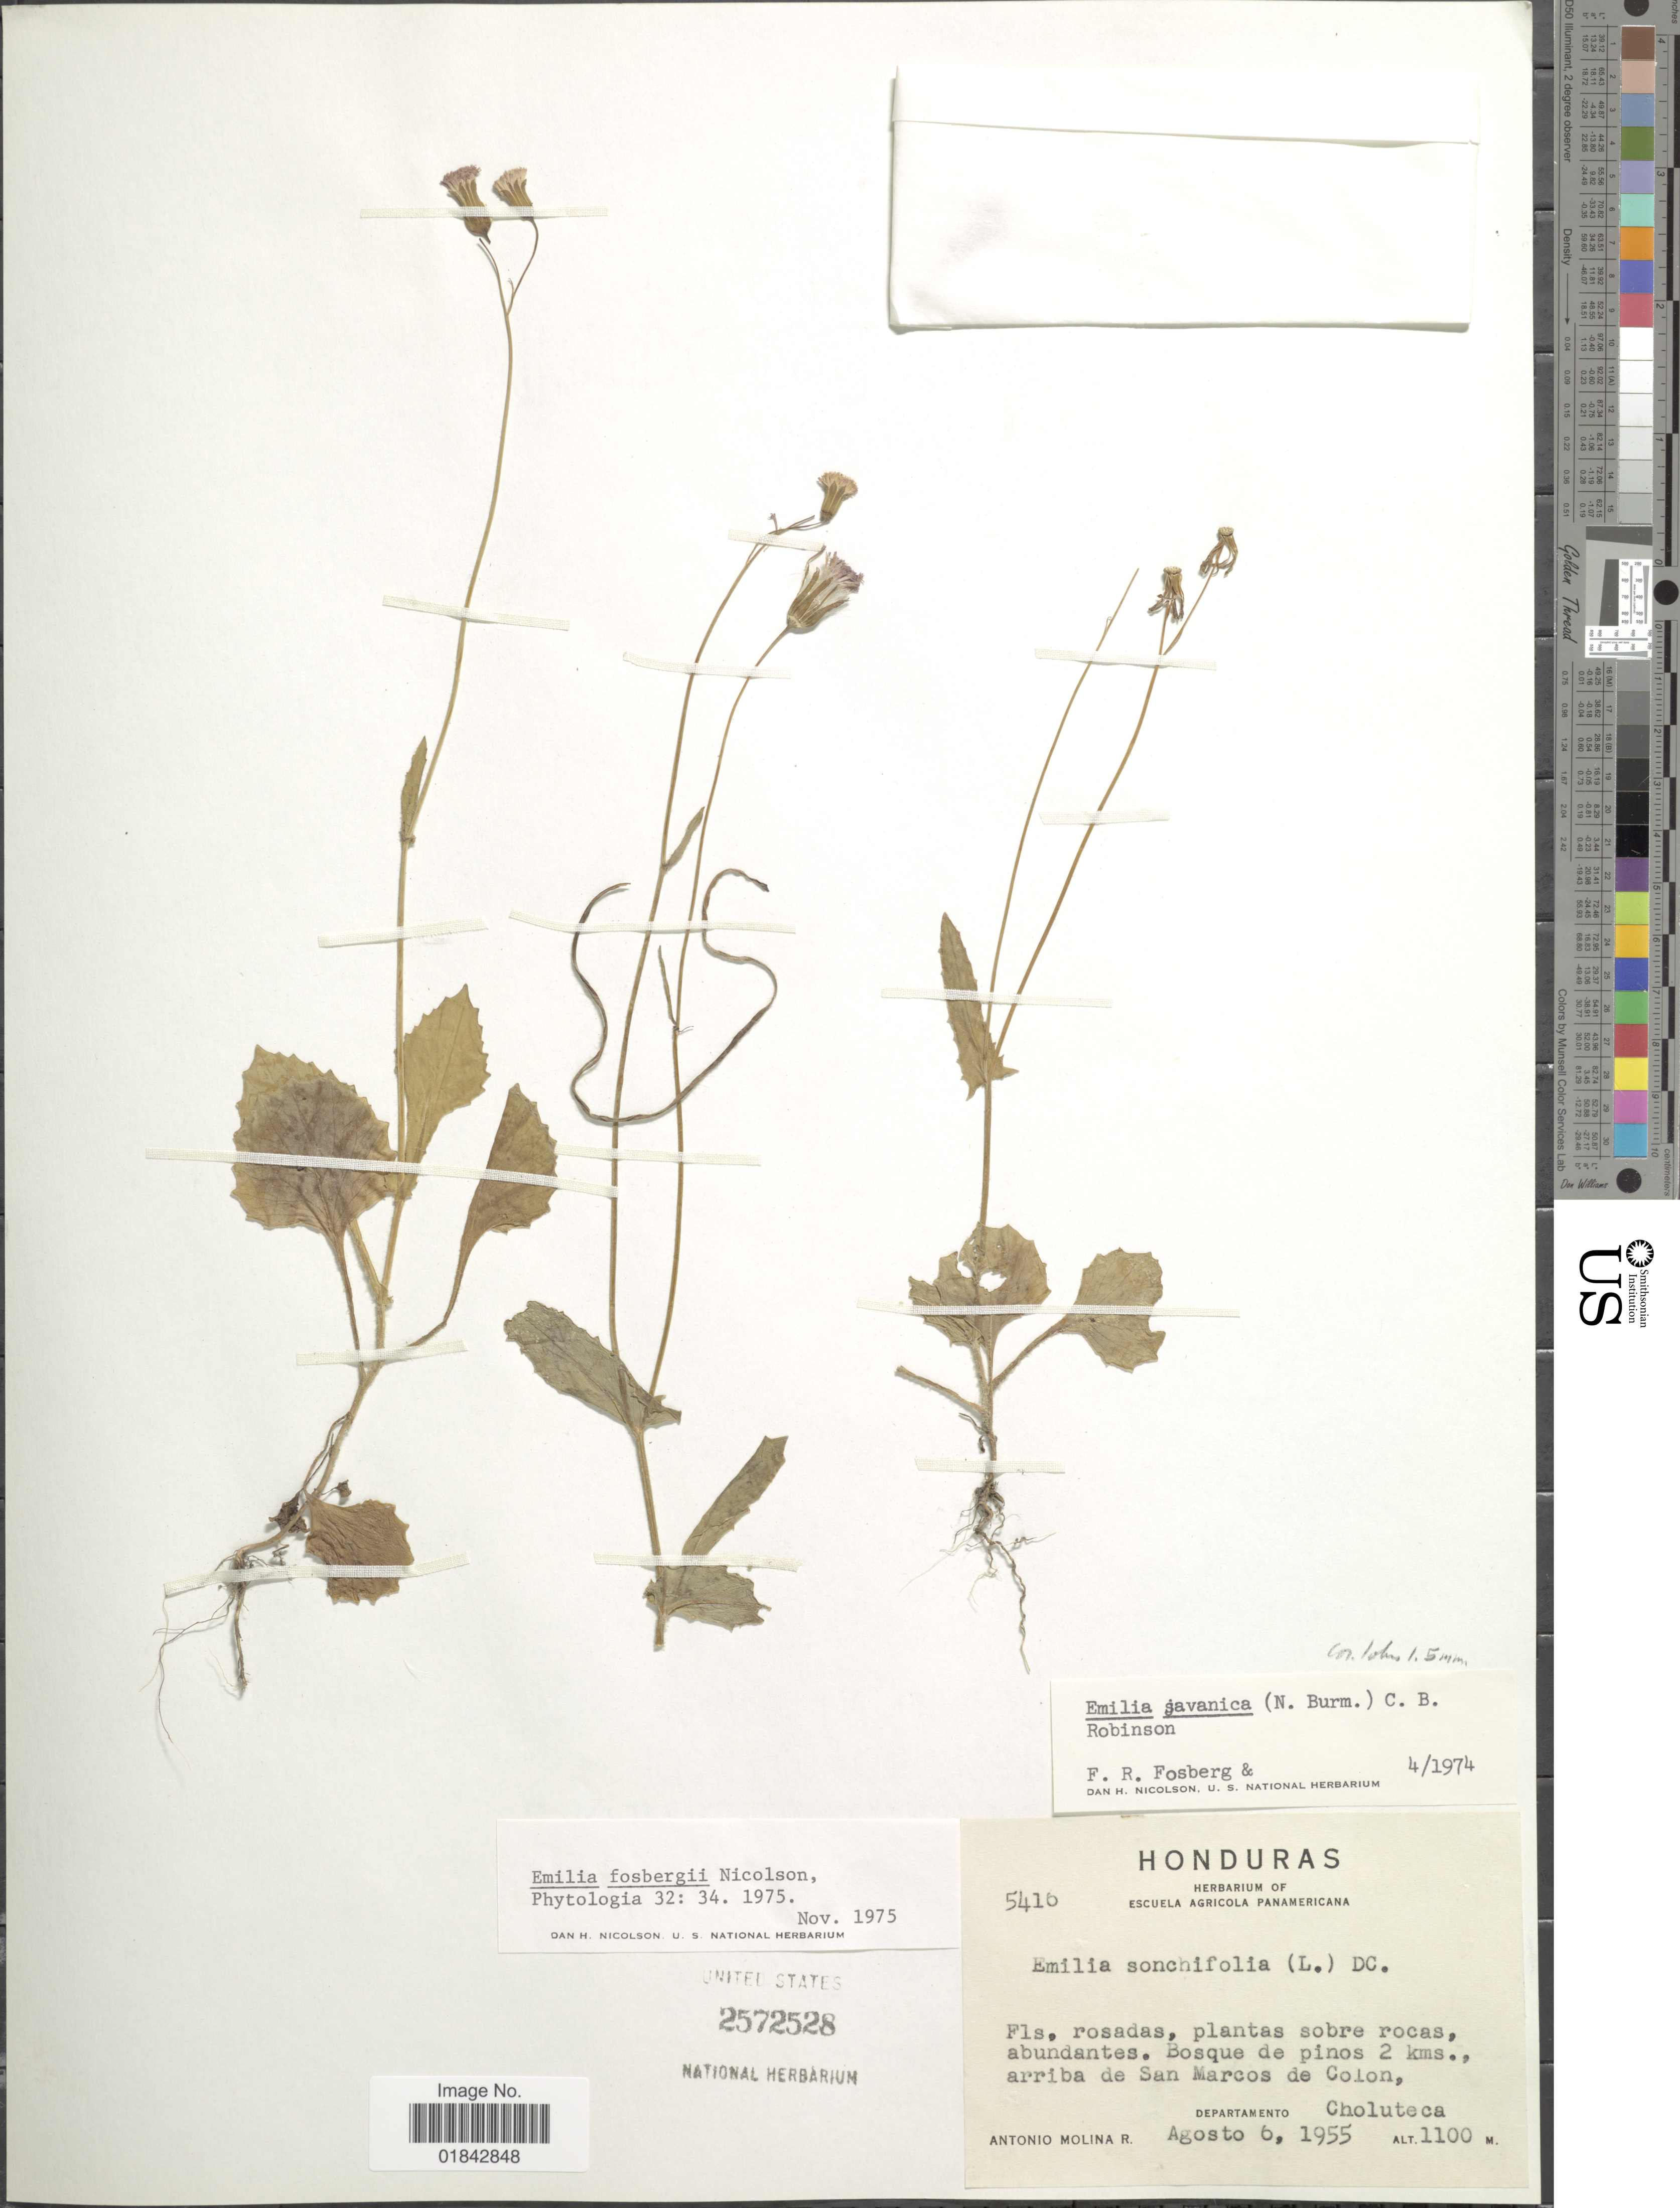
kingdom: Plantae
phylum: Tracheophyta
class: Magnoliopsida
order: Asterales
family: Asteraceae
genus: Emilia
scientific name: Emilia fosbergii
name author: Nicolson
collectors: A. Molina R.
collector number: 5416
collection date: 1955-08-06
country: Honduras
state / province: Choluteca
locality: Bosque de pinos 2 kms., arriba de San Marcos de Colon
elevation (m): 1100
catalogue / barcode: US 2572528